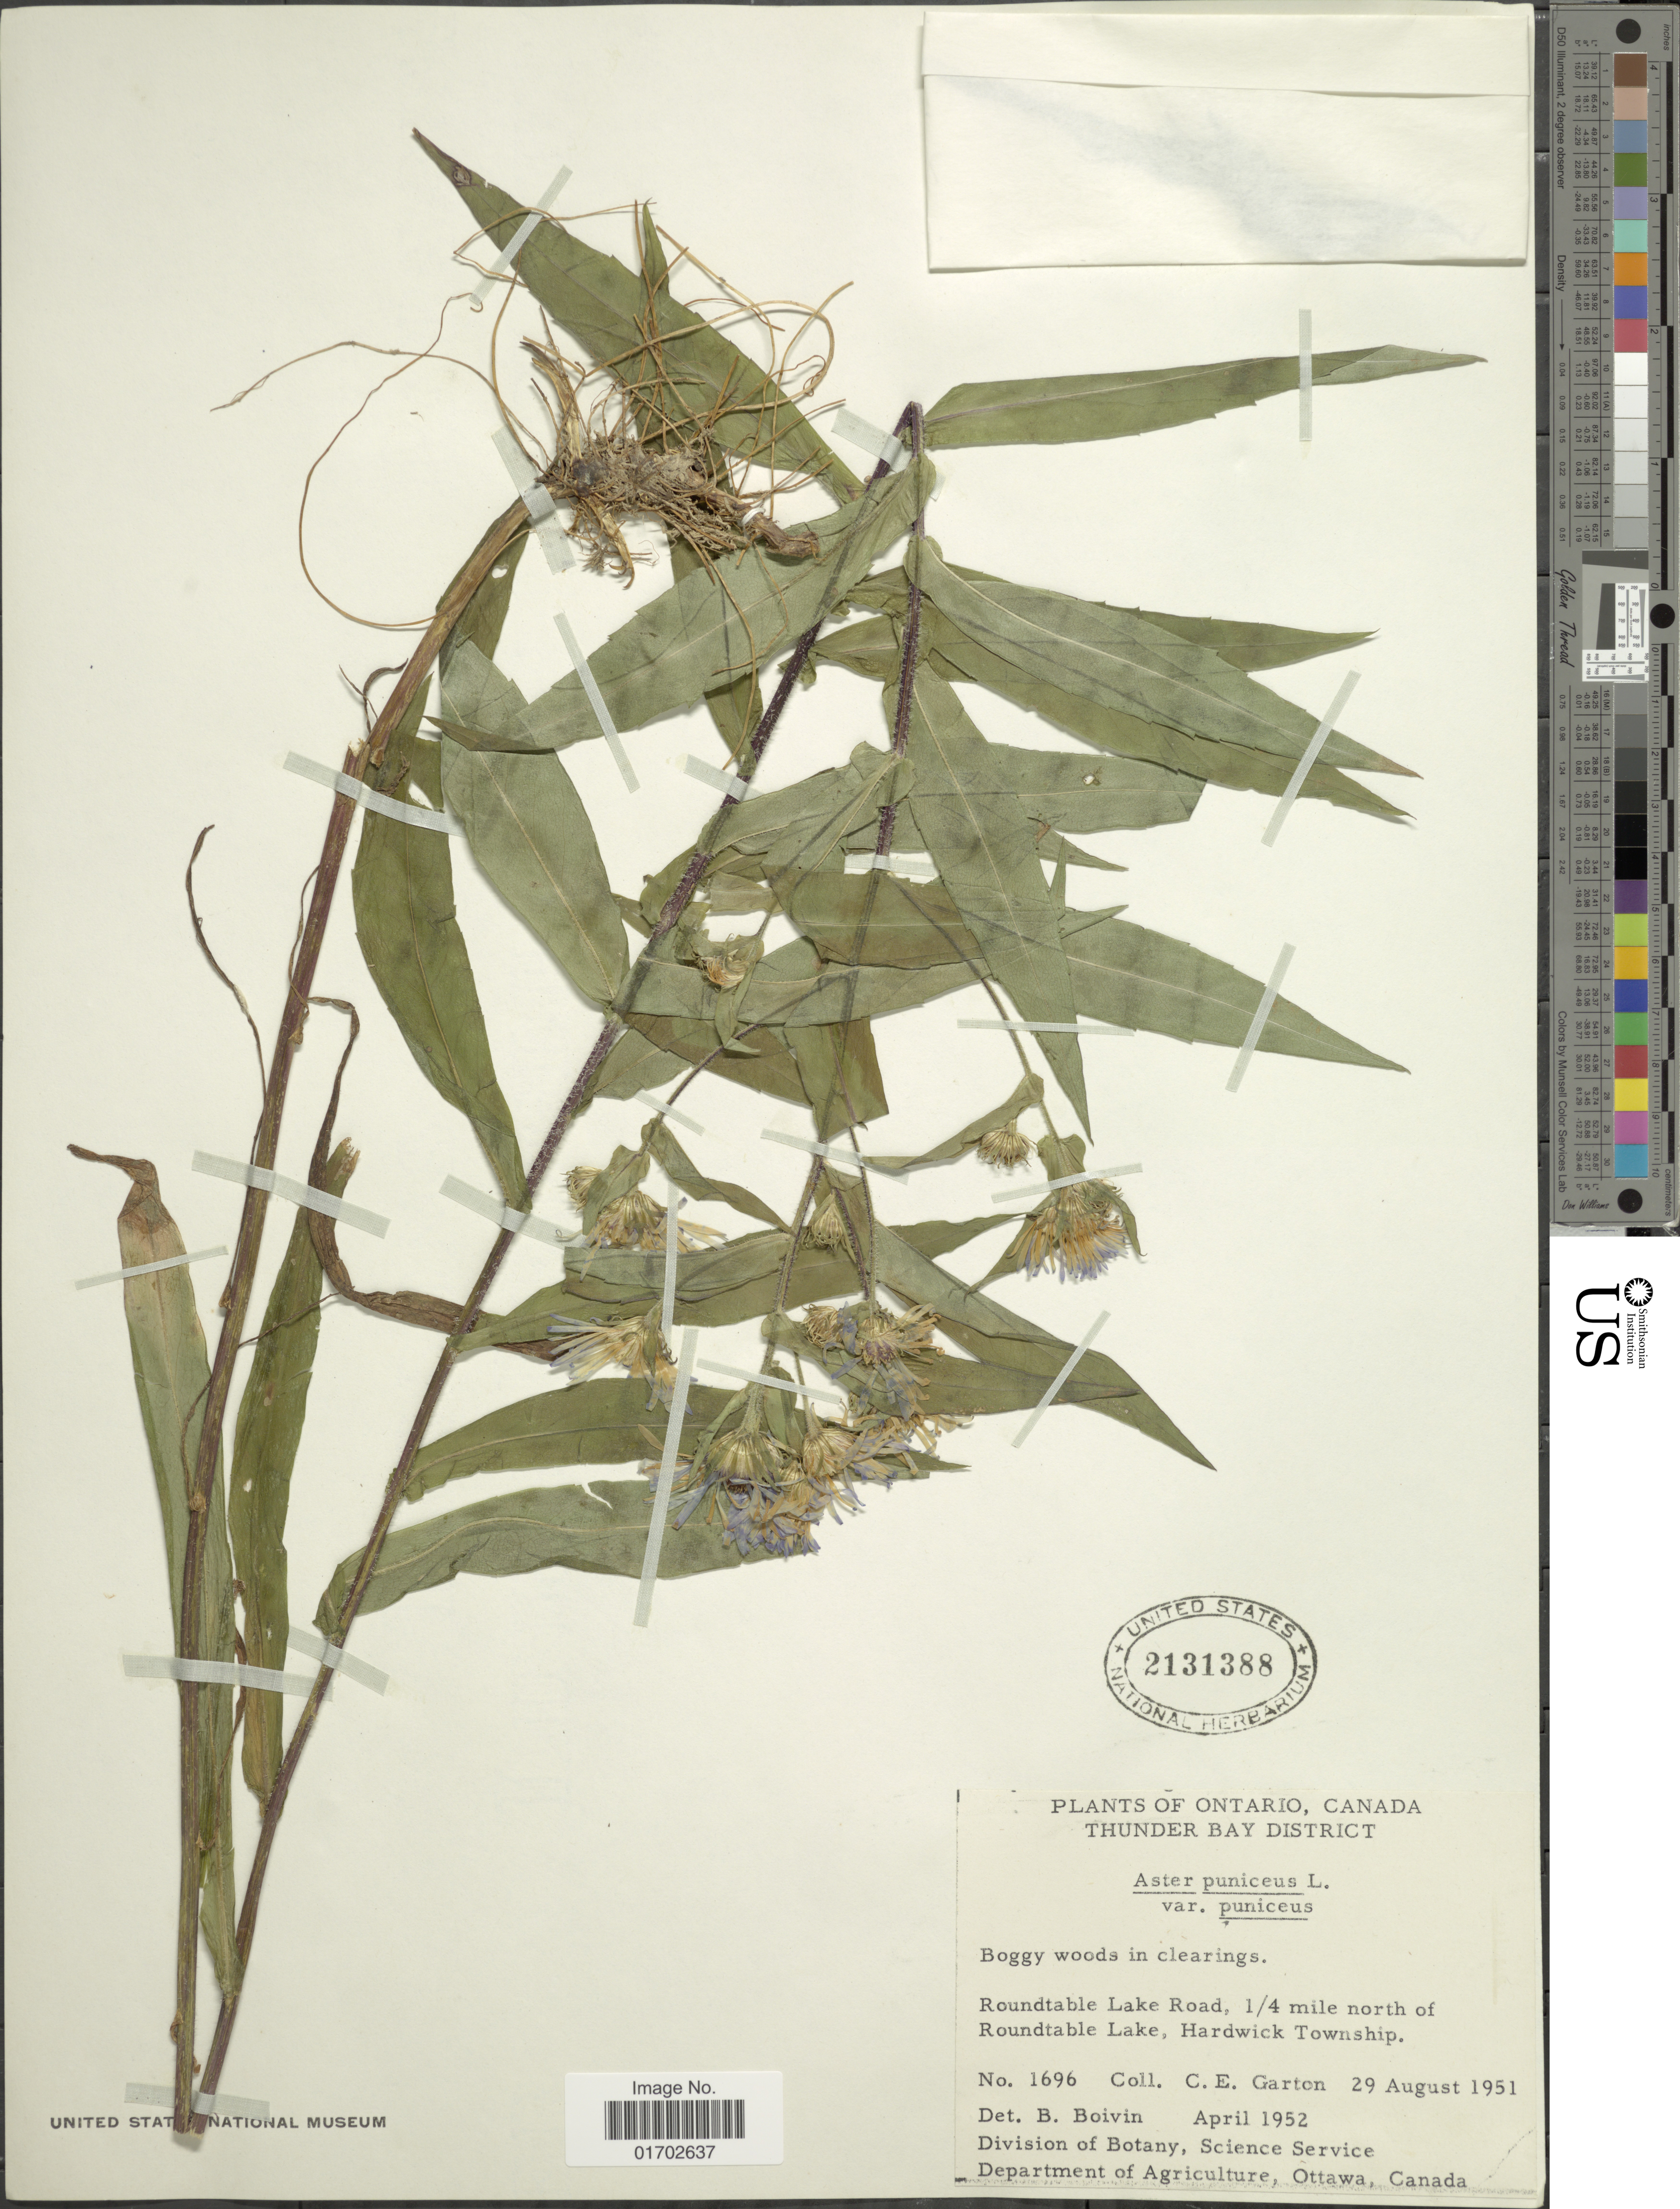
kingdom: Plantae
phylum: Tracheophyta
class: Magnoliopsida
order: Asterales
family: Asteraceae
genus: Symphyotrichum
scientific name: Symphyotrichum puniceum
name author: (L.) Á. Löve & D. Löve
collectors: C. E. Garton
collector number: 1696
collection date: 1951-08-29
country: Canada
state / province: Ontario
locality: Thunder Bay District, Roundtable Lake Road, 1/4 mile north of Roundtable Lake, Hardwick Township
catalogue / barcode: US 2131388